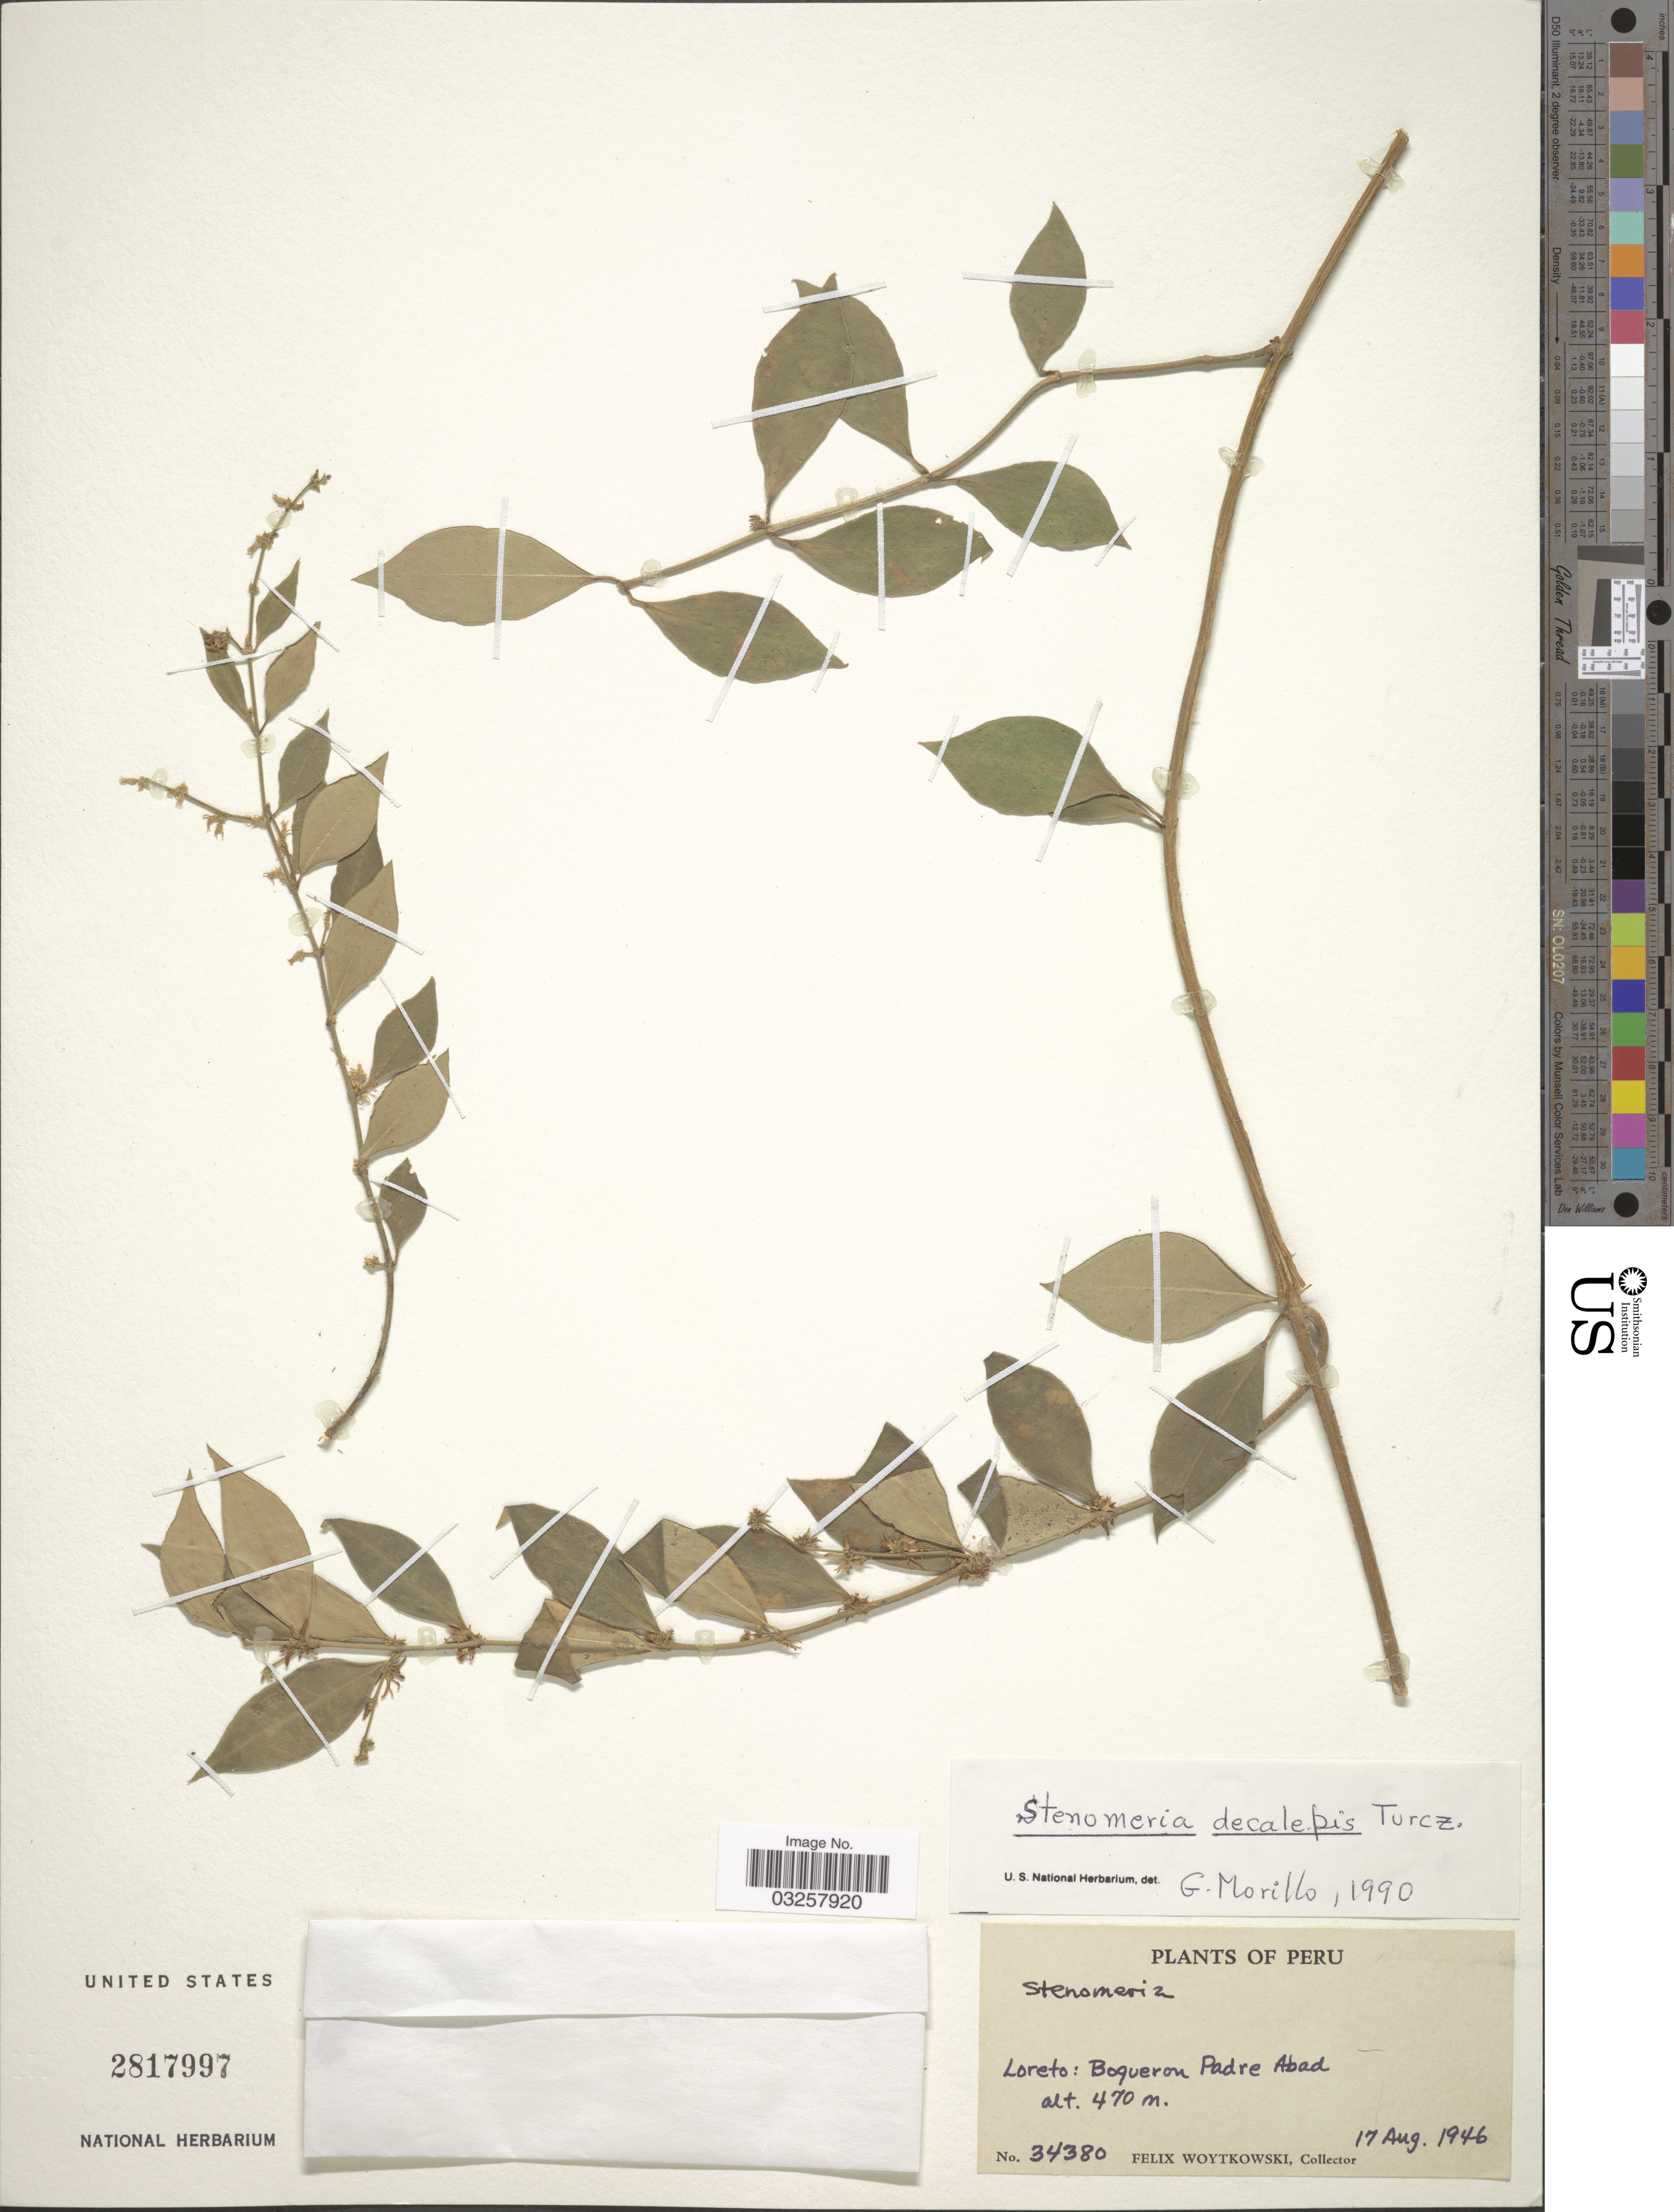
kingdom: Plantae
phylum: Tracheophyta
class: Magnoliopsida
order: Gentianales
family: Apocynaceae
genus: Stenomeria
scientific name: Stenomeria decalepis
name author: Turcz.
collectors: F. Woytkowski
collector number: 34380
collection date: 1946-08-17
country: Peru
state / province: Loreto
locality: Boqueron Padre Abad.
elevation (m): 470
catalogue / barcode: US 2817997